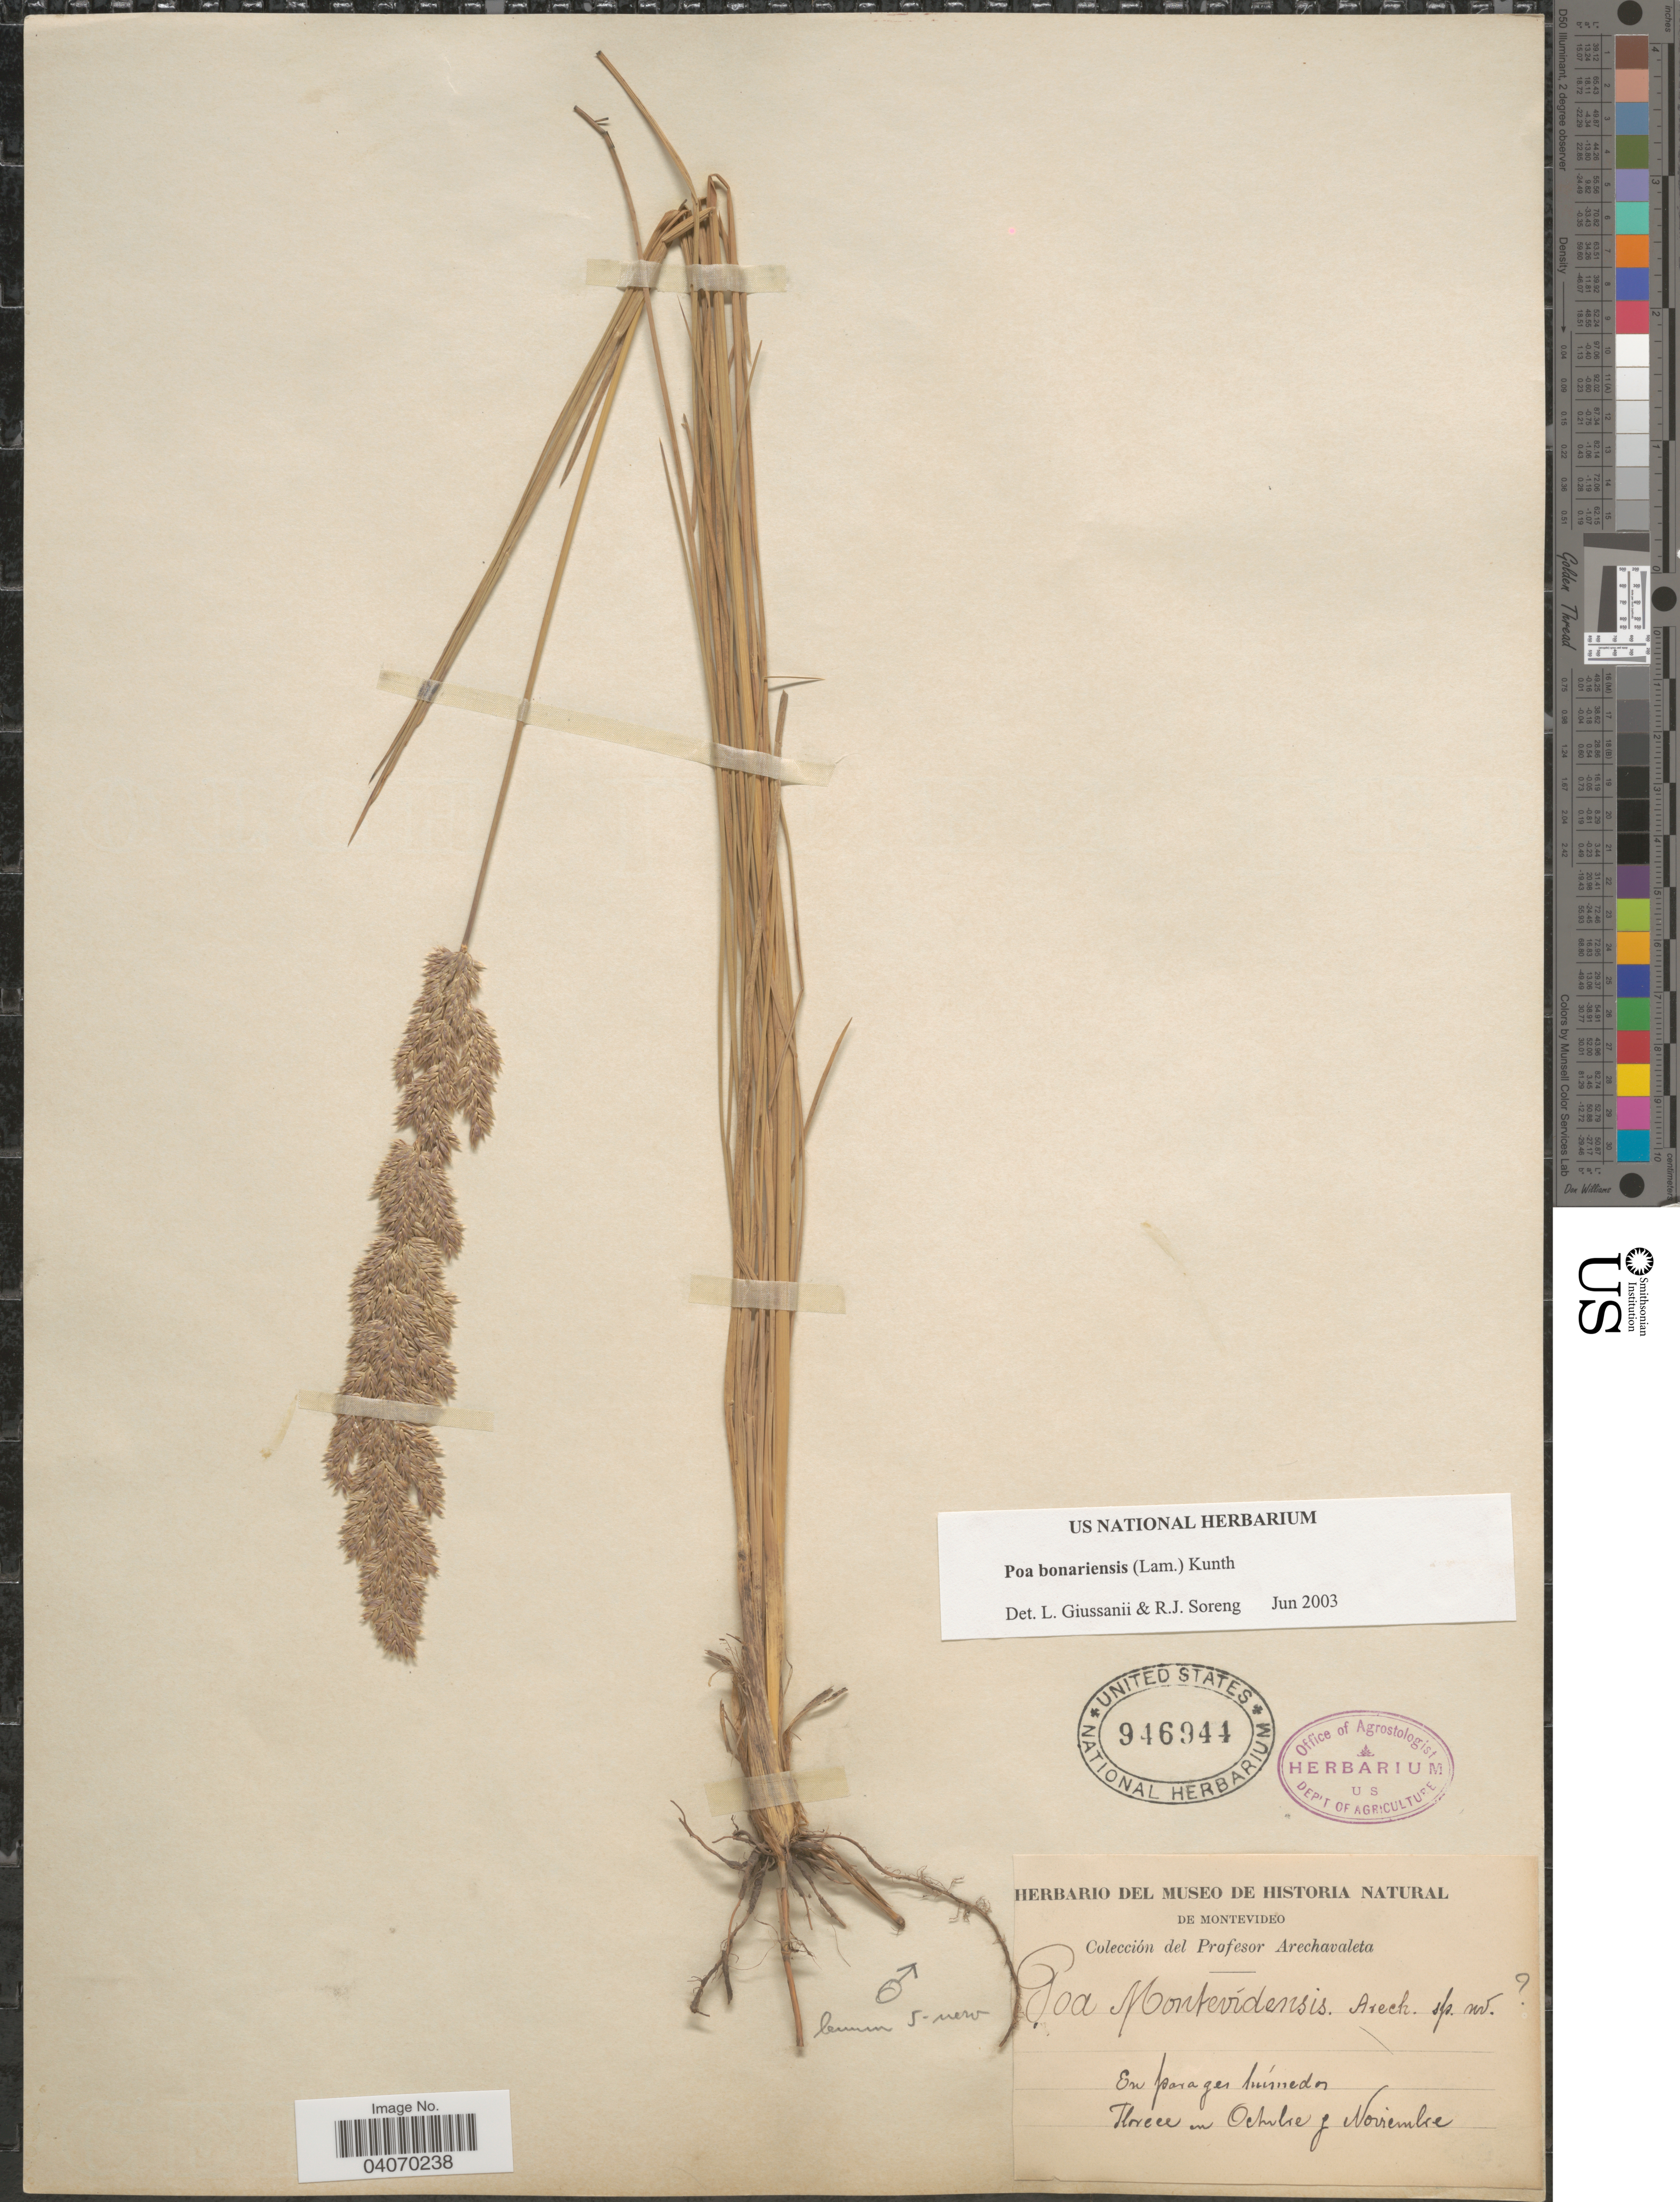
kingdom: Plantae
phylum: Tracheophyta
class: Liliopsida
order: Poales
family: Poaceae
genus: Poa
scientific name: Poa bonariensis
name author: (Lam.) Kunth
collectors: Arechavaleta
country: Uruguay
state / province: Montevideo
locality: En parages húmedos.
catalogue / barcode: US 946944